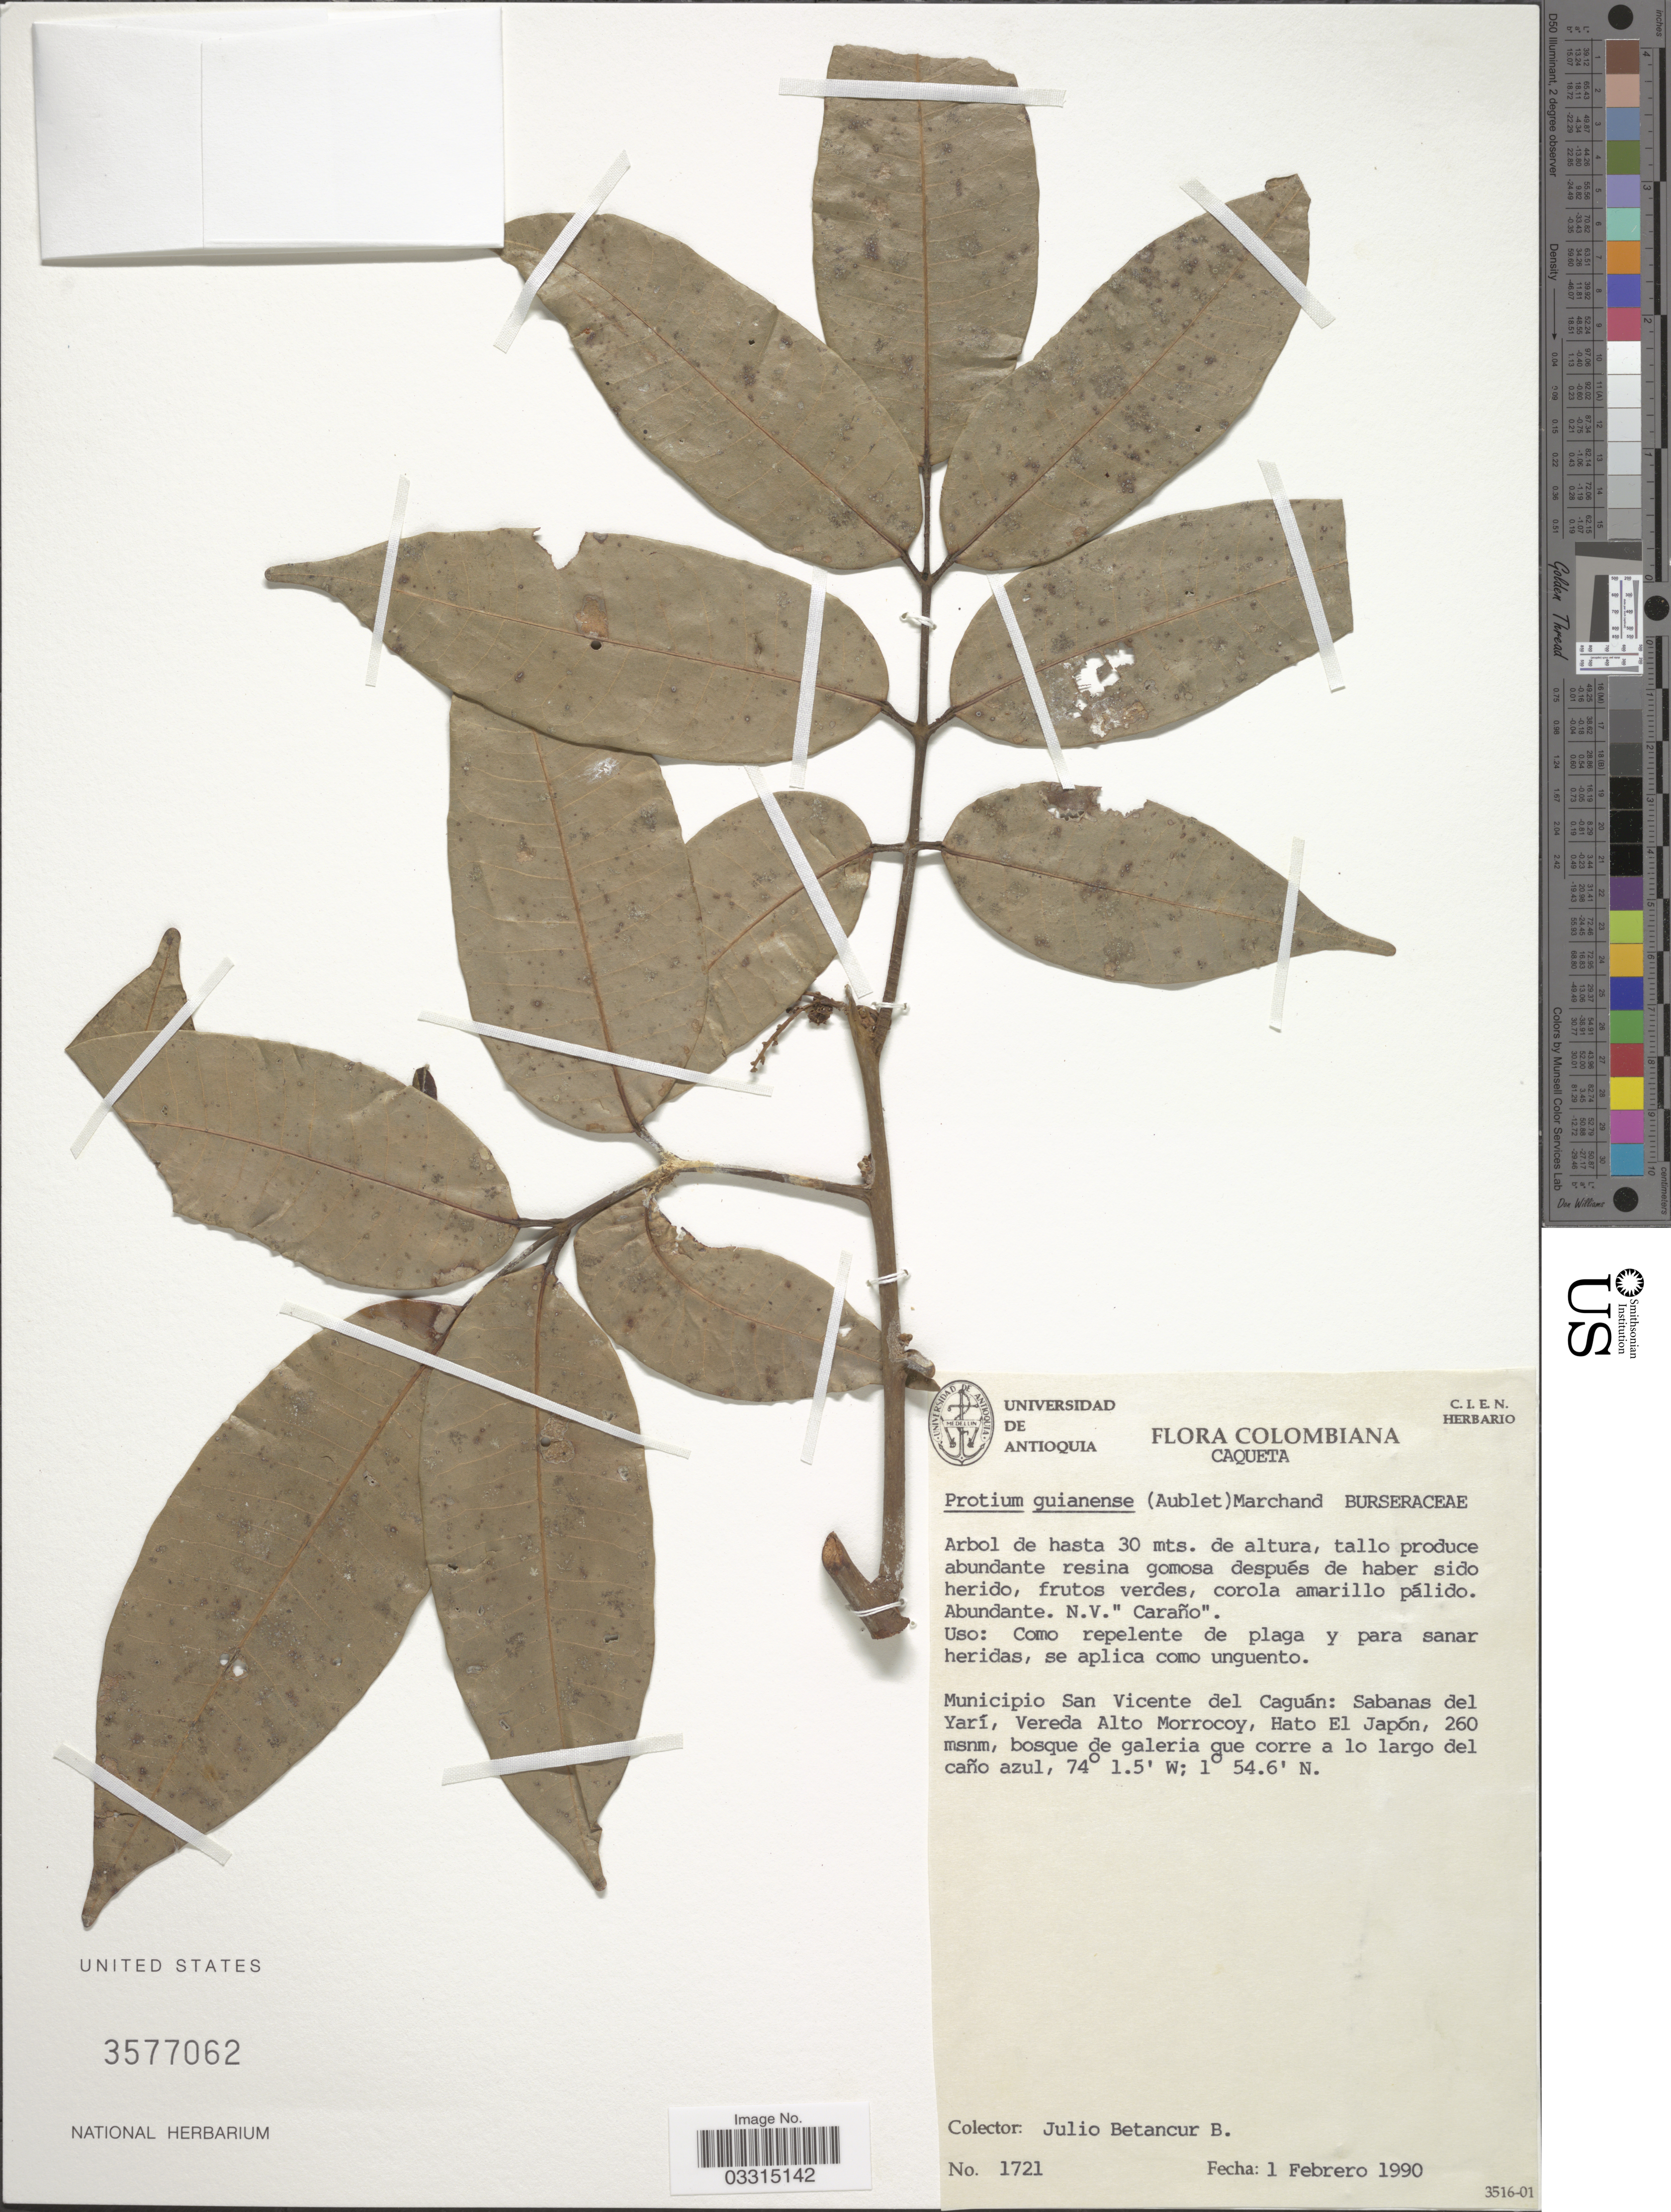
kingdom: Plantae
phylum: Tracheophyta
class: Magnoliopsida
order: Sapindales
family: Burseraceae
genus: Protium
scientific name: Protium guianense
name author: (Aubl.) Marchand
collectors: J. Betancur-B.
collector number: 1721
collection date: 1990-02-01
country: Colombia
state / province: Caquetá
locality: Municipio San Vicente del Caguán: Sabanas del Yarí, Vereda Alto Morrocoy, Hato El Japón.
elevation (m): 260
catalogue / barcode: US 3577062